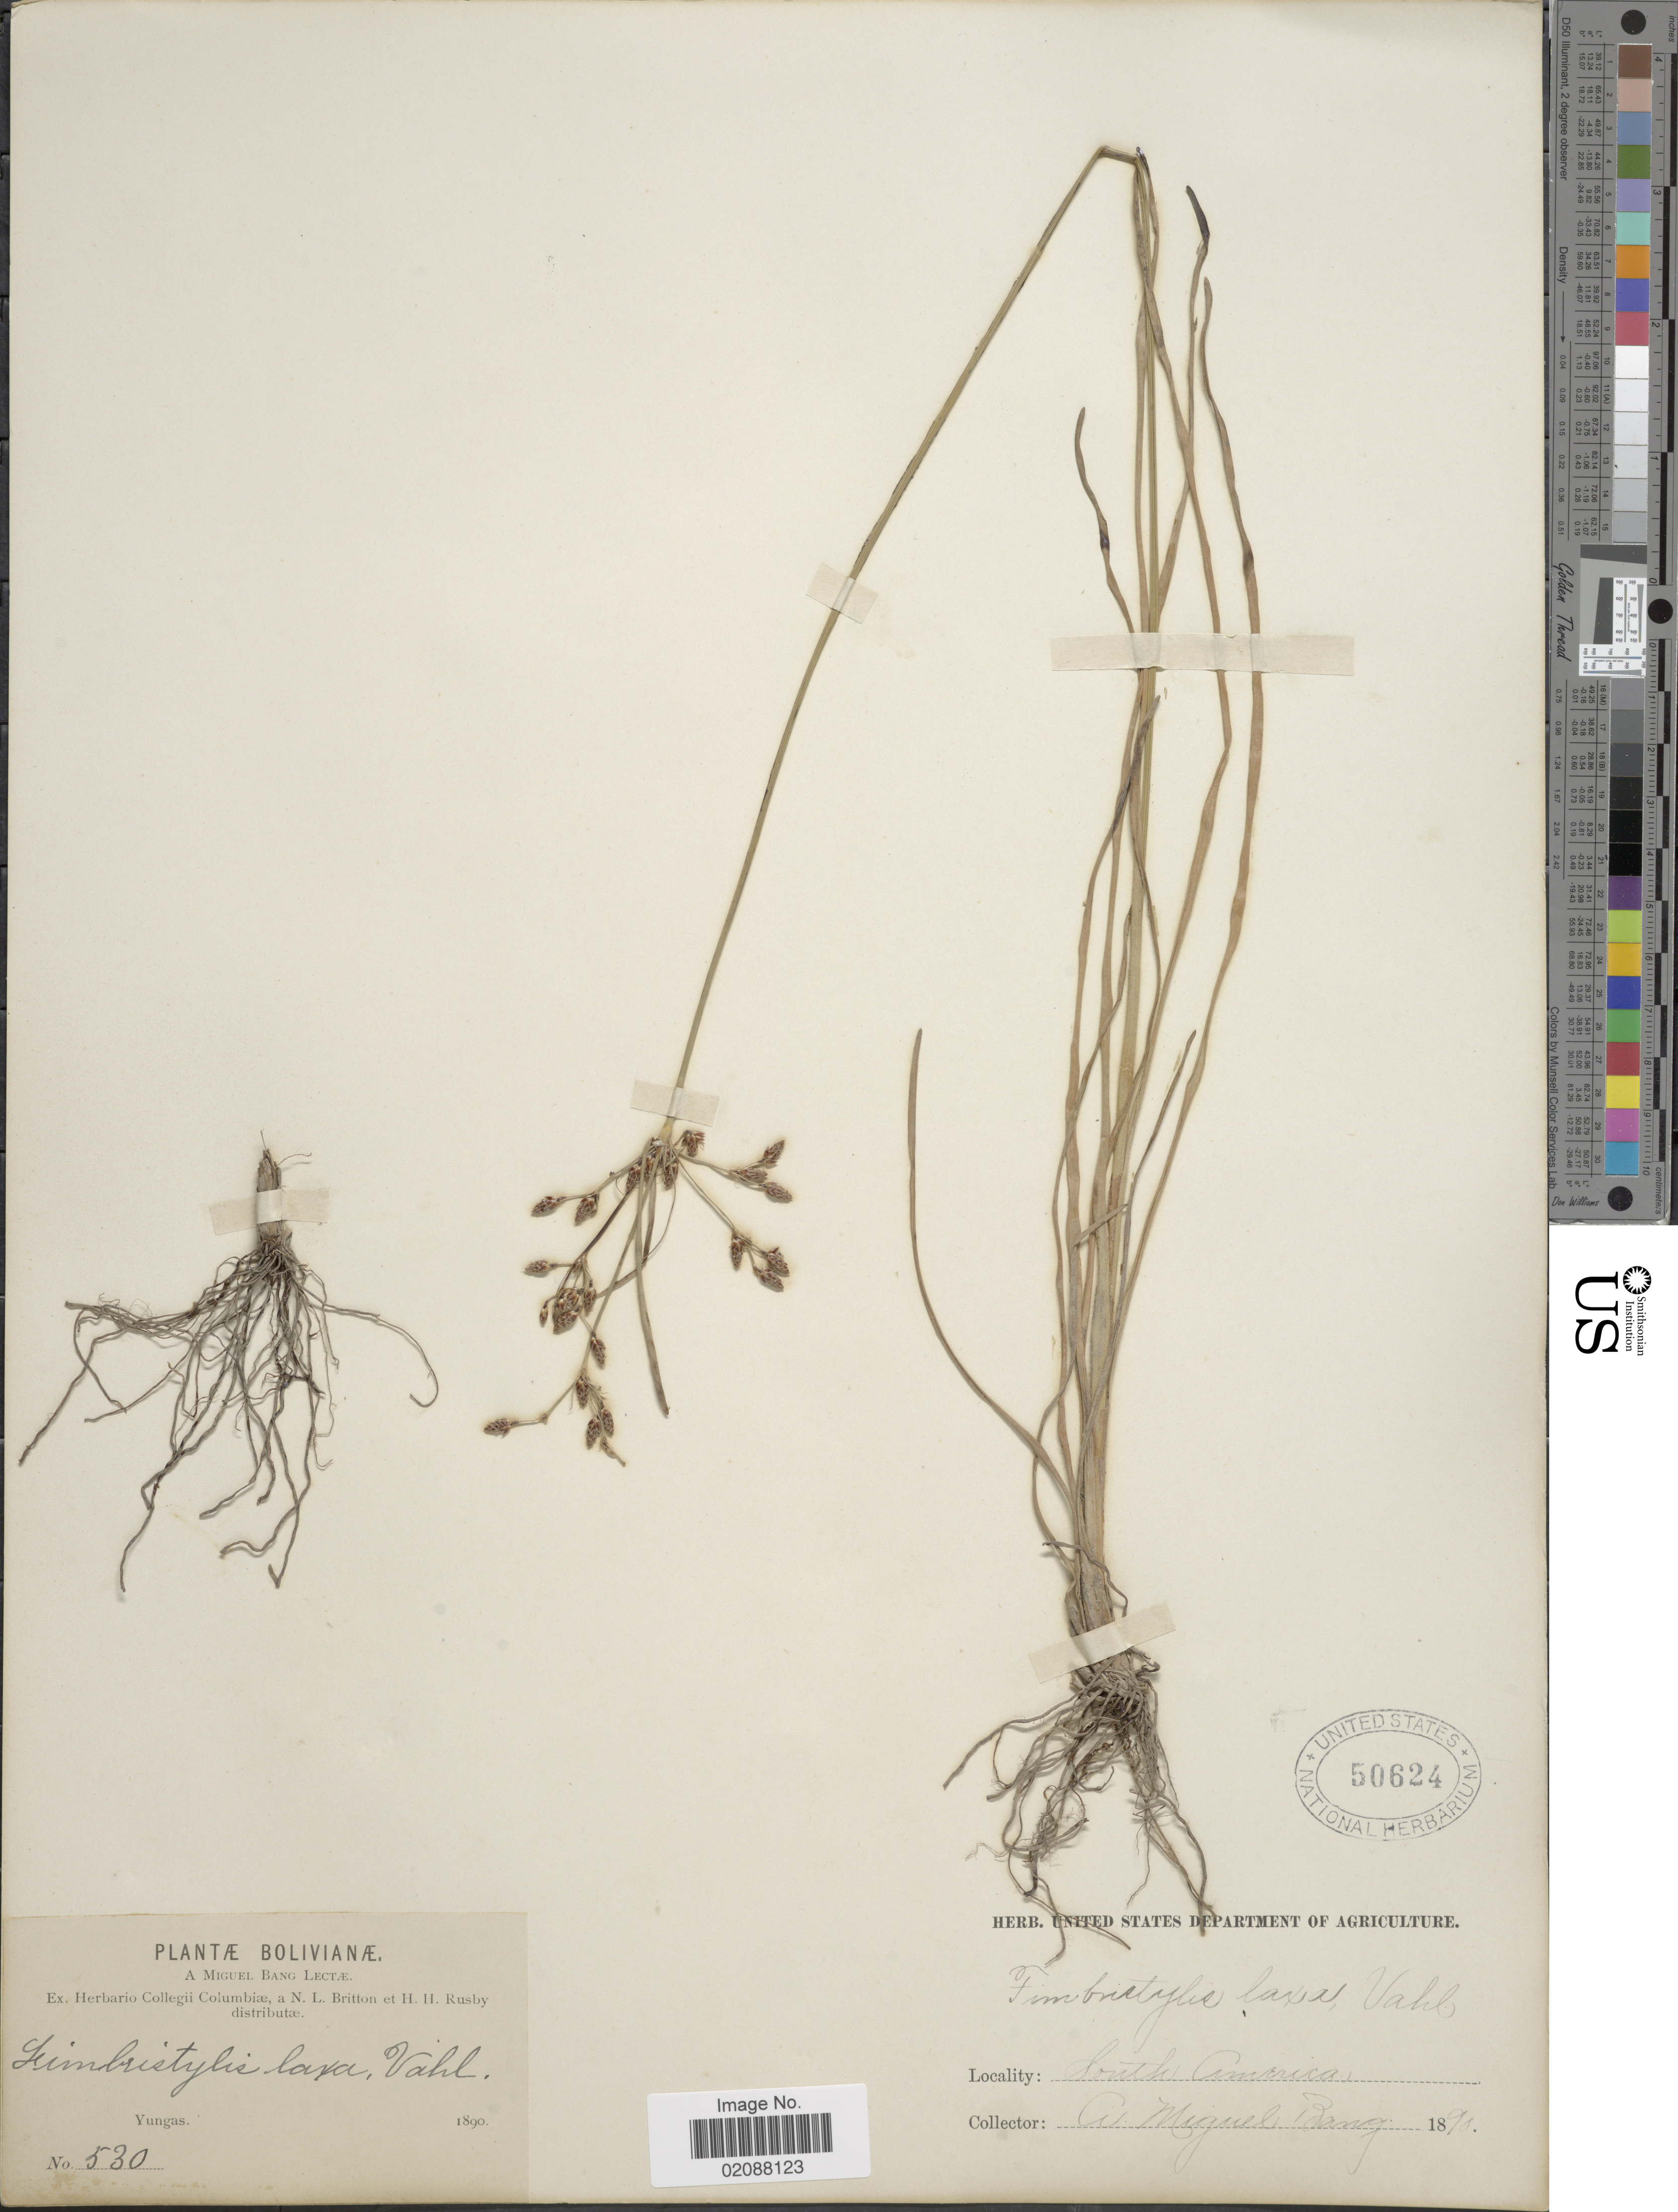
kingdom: Plantae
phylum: Tracheophyta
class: Liliopsida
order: Poales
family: Cyperaceae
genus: Fimbristylis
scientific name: Fimbristylis annua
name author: (All.) Roem. & Schult.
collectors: M. Bang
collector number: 530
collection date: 1890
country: Bolivia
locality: Yungas, South America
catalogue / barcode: US 50624